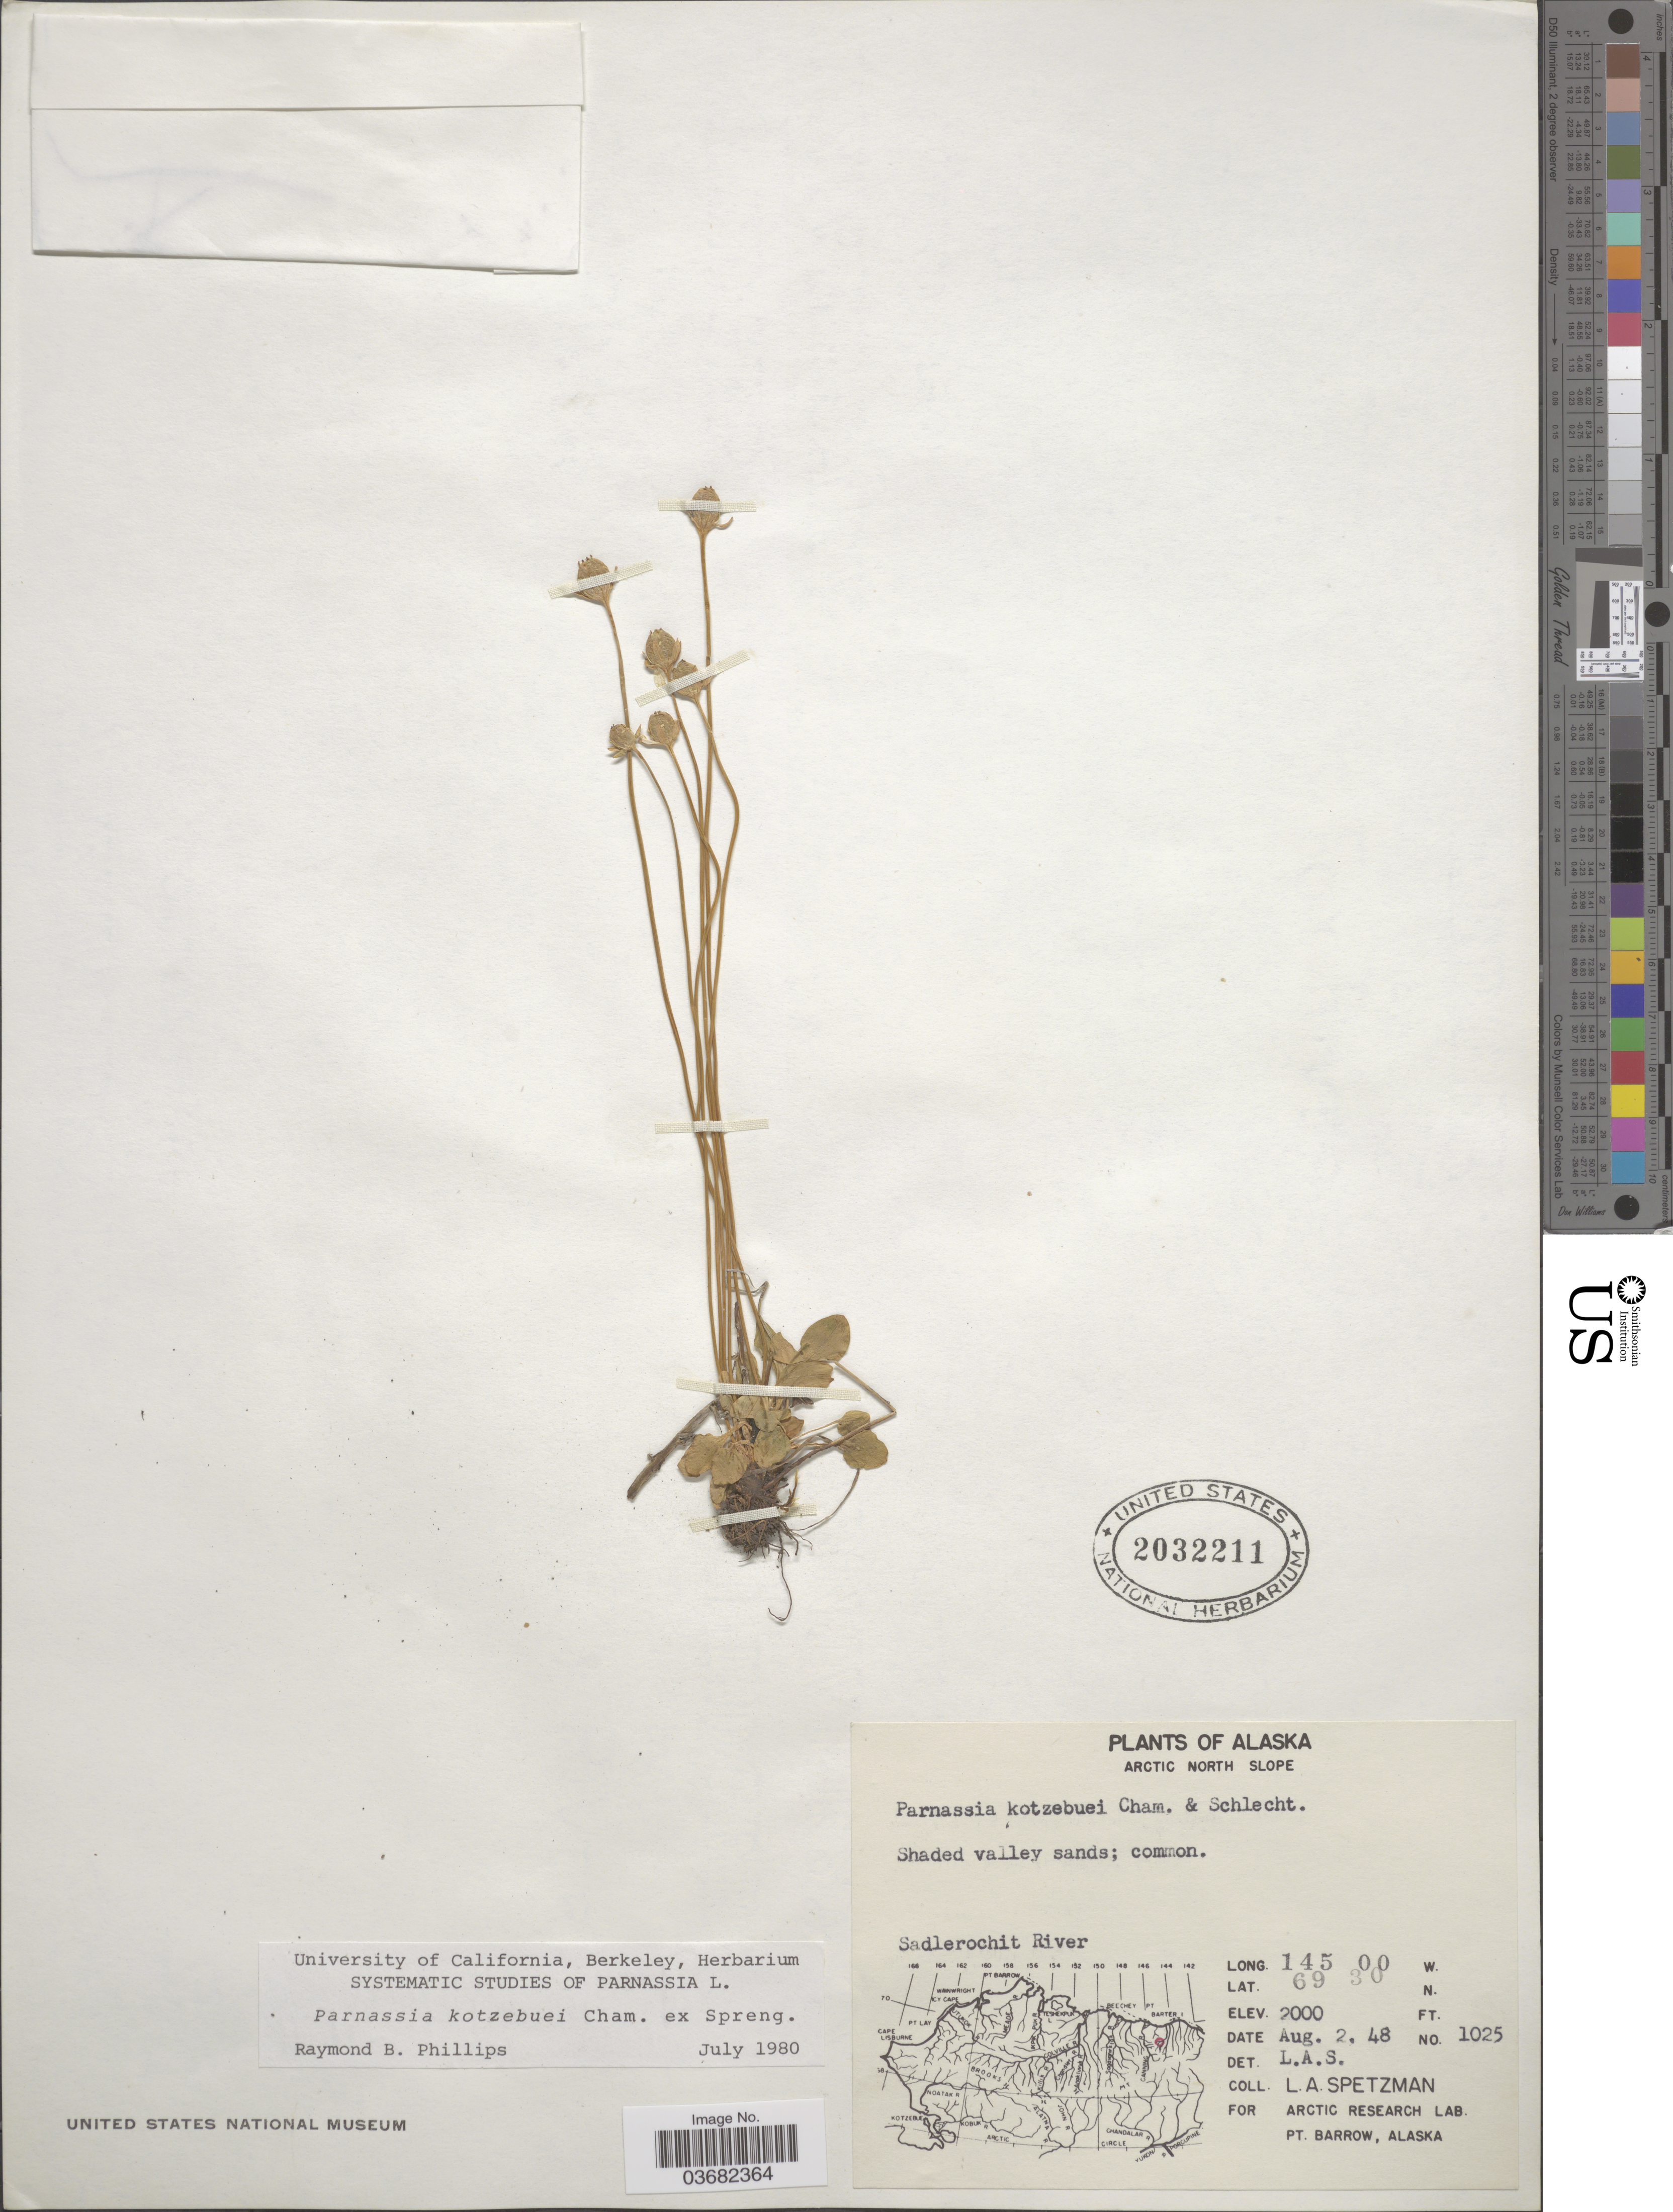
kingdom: Plantae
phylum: Tracheophyta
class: Magnoliopsida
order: Celastrales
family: Parnassiaceae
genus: Parnassia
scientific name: Parnassia kotzebuei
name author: Cham. ex Spreng.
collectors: L. Spetzman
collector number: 1025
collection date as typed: Transcribed d/m/y: 2/8/48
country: United States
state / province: Alaska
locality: Arctic North Slope. Shaded valley sands. Sadlerochit River.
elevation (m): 610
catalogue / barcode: US 2032211